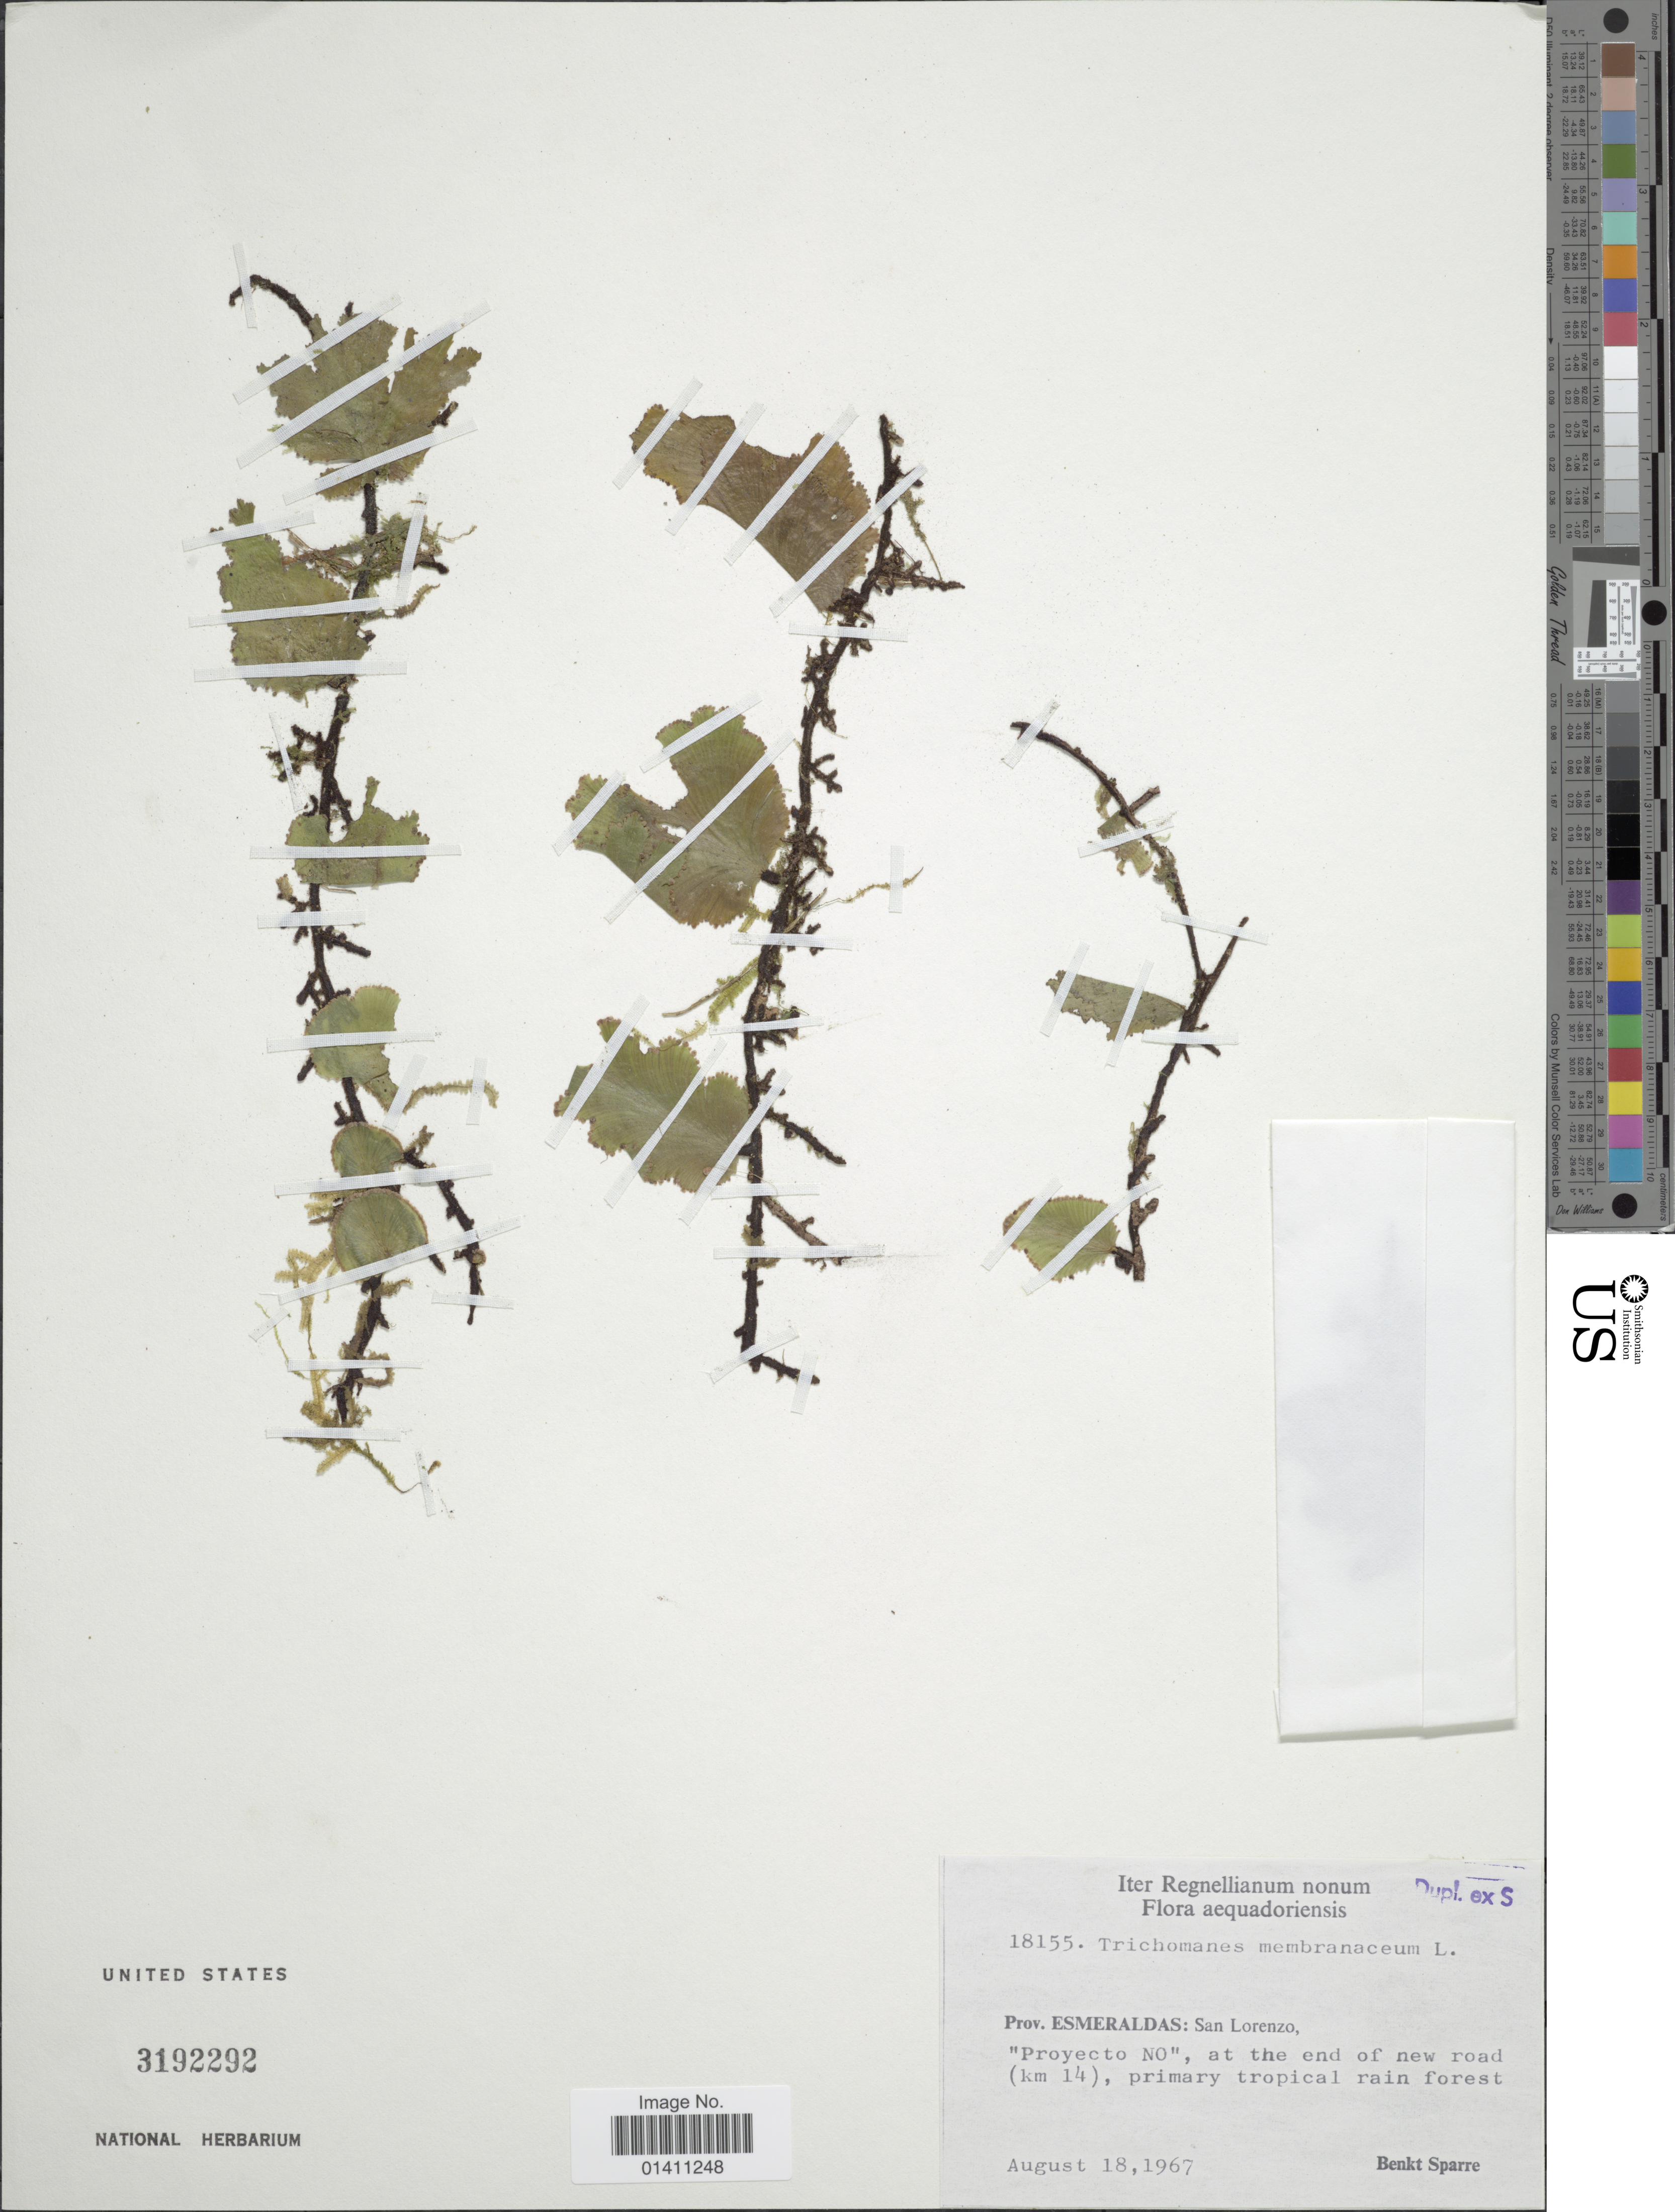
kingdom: Plantae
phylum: Tracheophyta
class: Polypodiopsida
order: Hymenophyllales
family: Hymenophyllaceae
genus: Didymoglossum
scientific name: Didymoglossum membranaceum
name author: (L.) Vareschi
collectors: B. Sparre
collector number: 18155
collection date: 1967-08-18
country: Ecuador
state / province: Esmeraldas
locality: Prov. Esmeraldas: San Lorenzo, 'Proyecto NO', at the end of new road (km 14). Iter Regnellianum nonum. Flora aequadoriensis.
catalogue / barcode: US 3192292